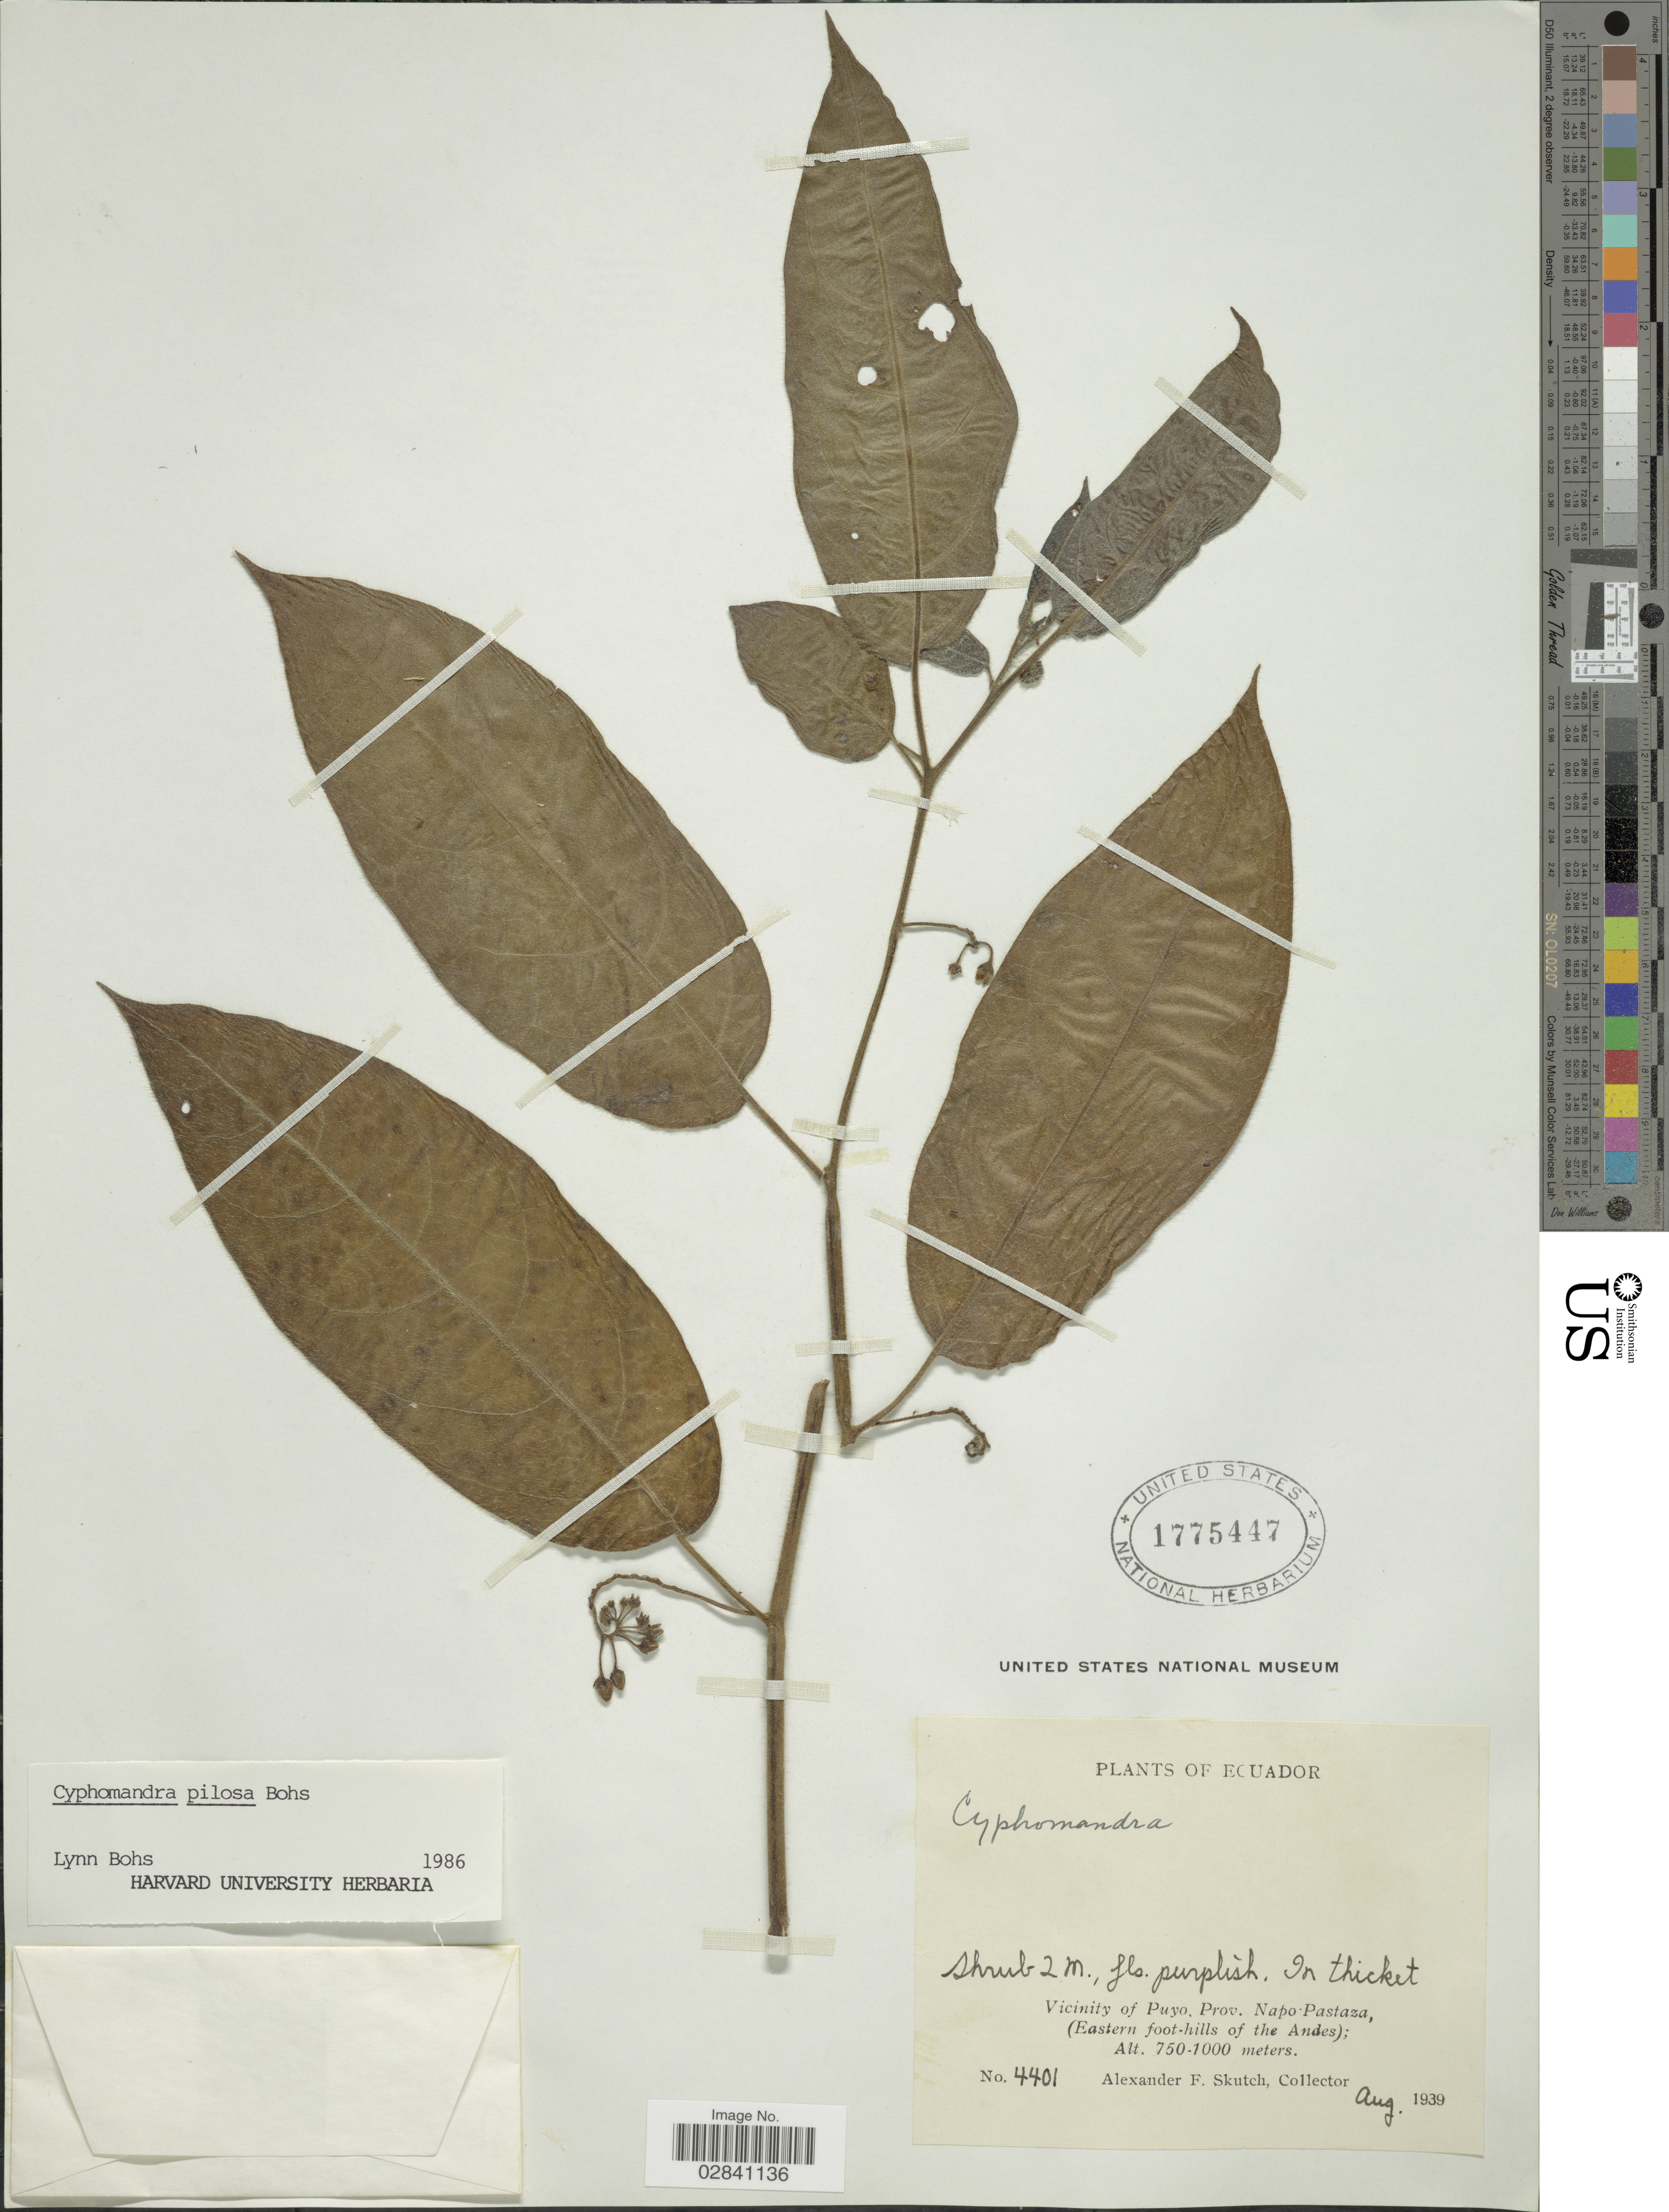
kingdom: Plantae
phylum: Tracheophyta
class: Magnoliopsida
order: Solanales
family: Solanaceae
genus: Cyphomandra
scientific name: Cyphomandra pilosa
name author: Bohs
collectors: A. F. Skutch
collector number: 4401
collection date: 1939-08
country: Ecuador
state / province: Napo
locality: Vicinity of Puyo, Prov. Napo-Pastaza. (Eastern foot-hills of the Andes).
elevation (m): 750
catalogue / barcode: US 1775447